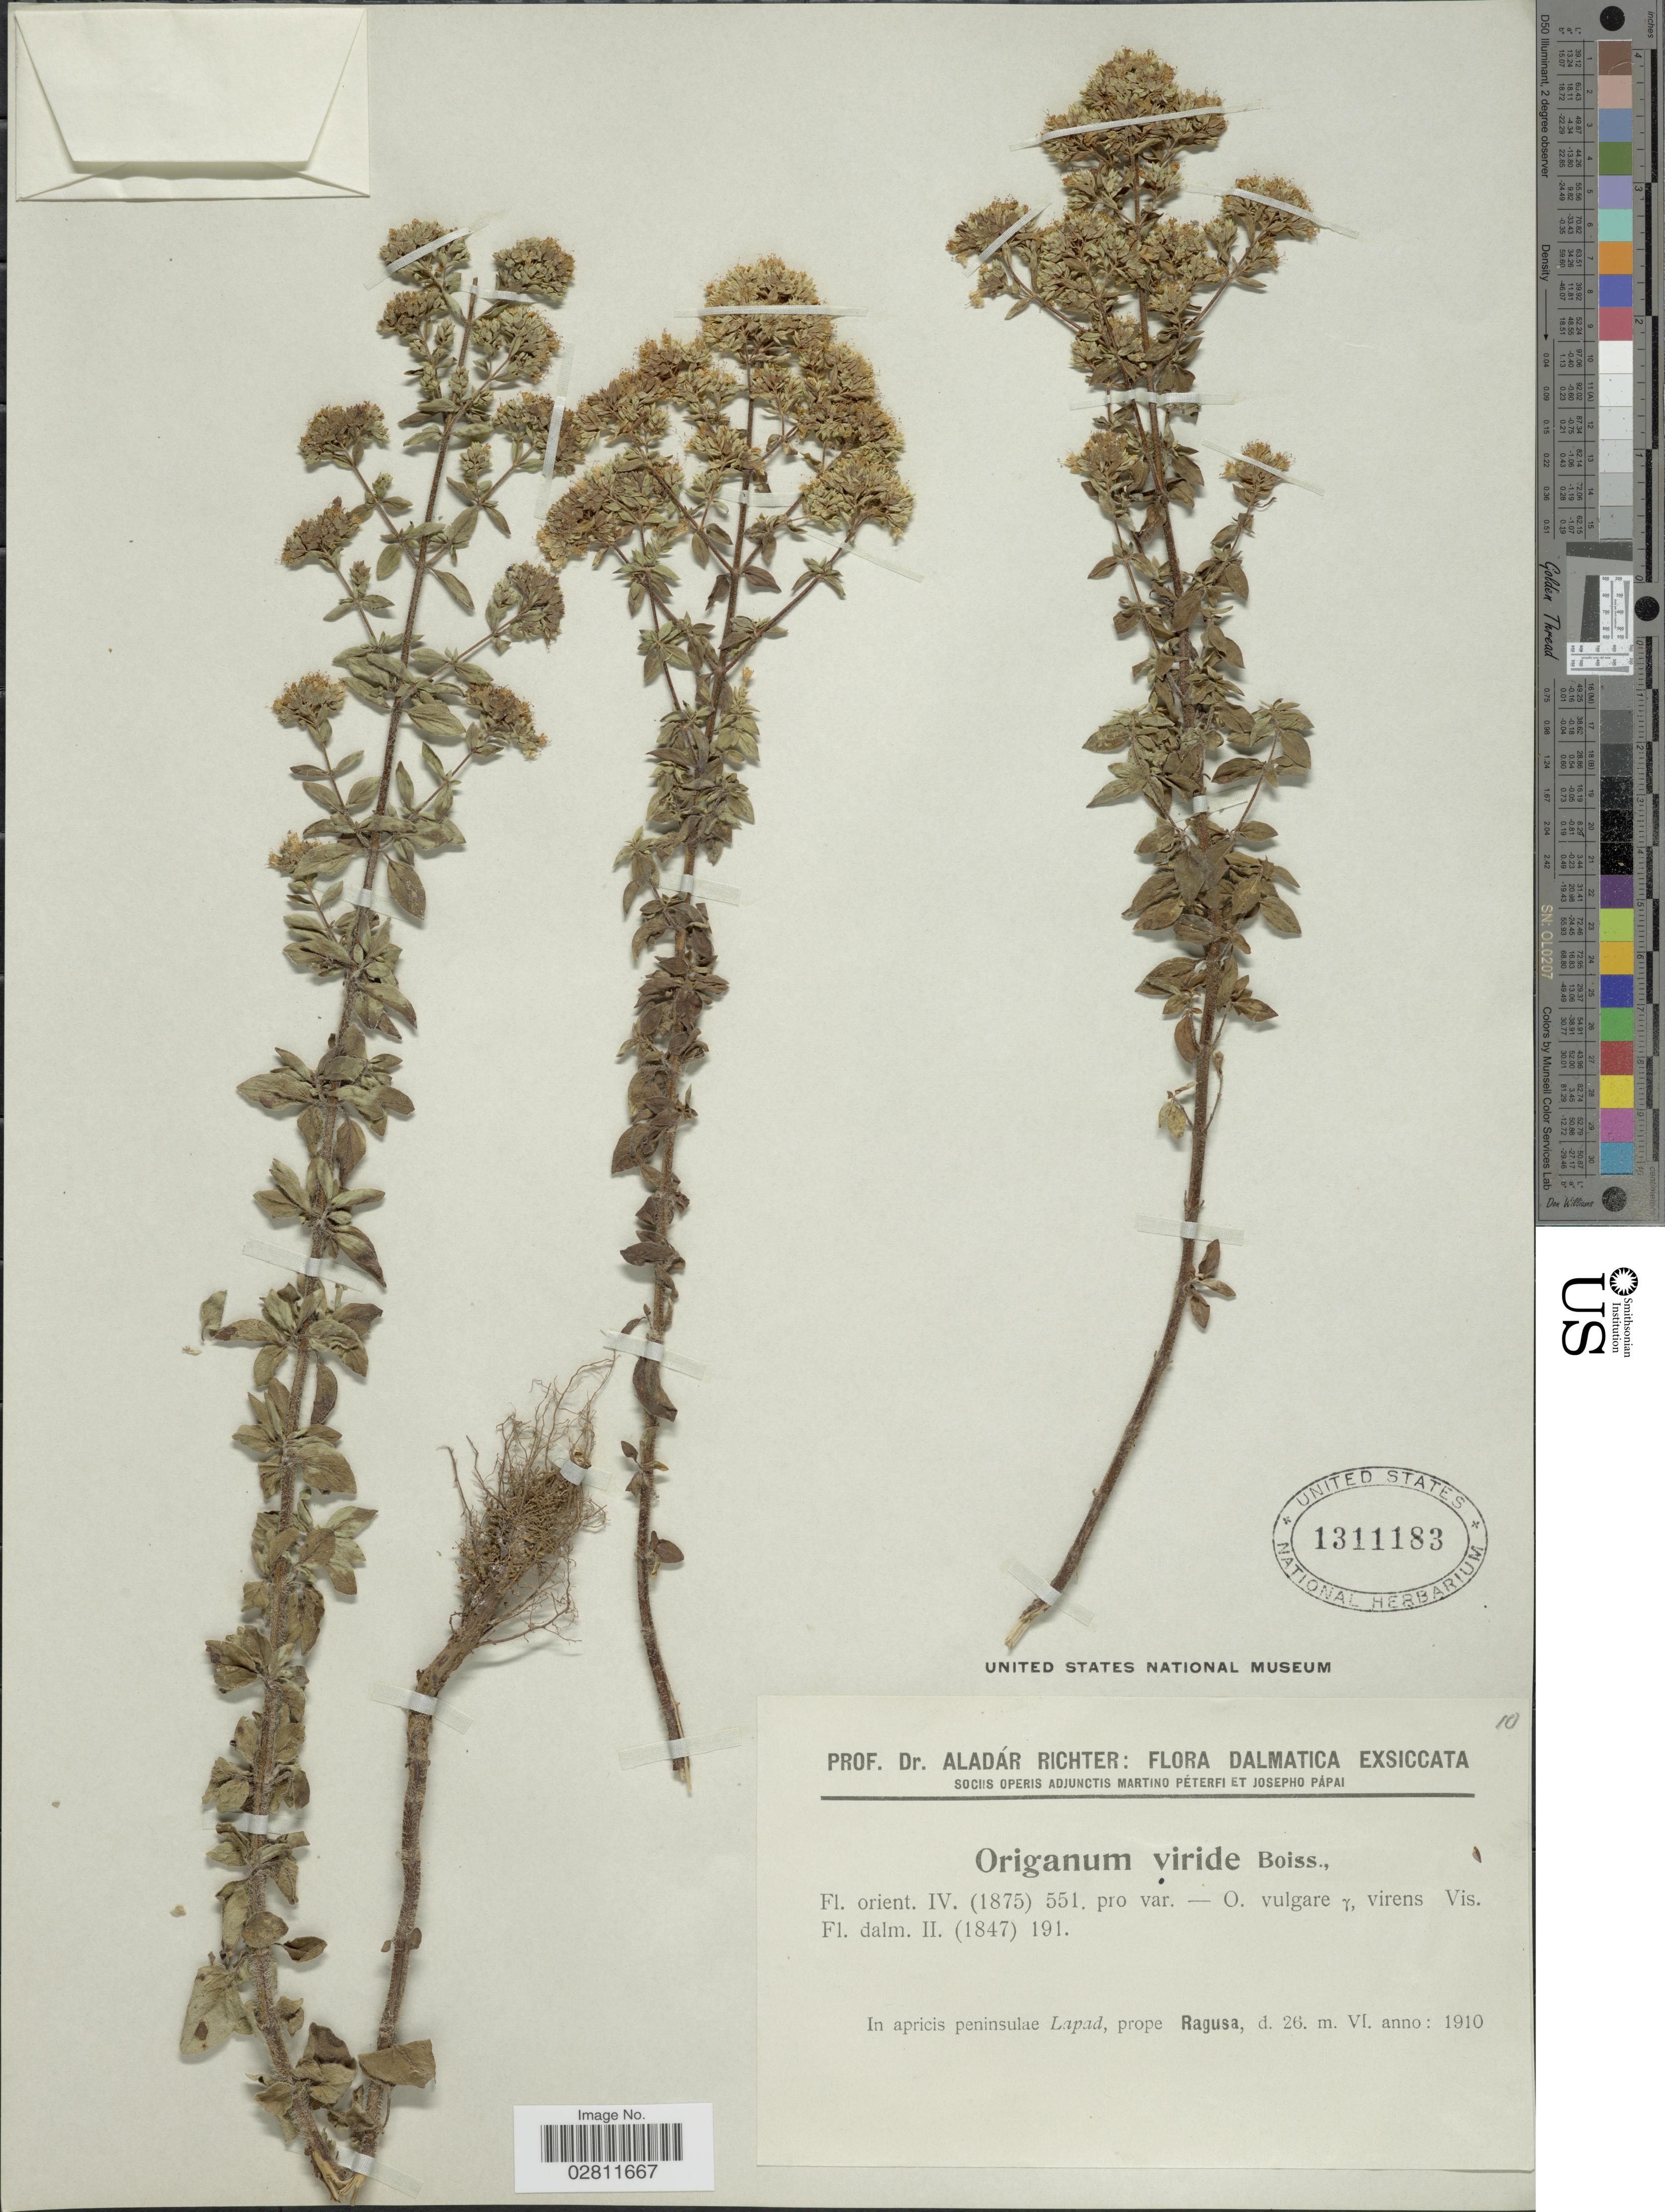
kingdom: Plantae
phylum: Tracheophyta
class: Magnoliopsida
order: Lamiales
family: Lamiaceae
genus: Origanum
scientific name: Origanum vulgare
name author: L.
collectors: A. Richter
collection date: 1910-06-26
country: Croatia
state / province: Split-Dalmatia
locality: Dalmatica. In apricis peninsulae Lapad, prope Ragusa.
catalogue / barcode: US 1311183